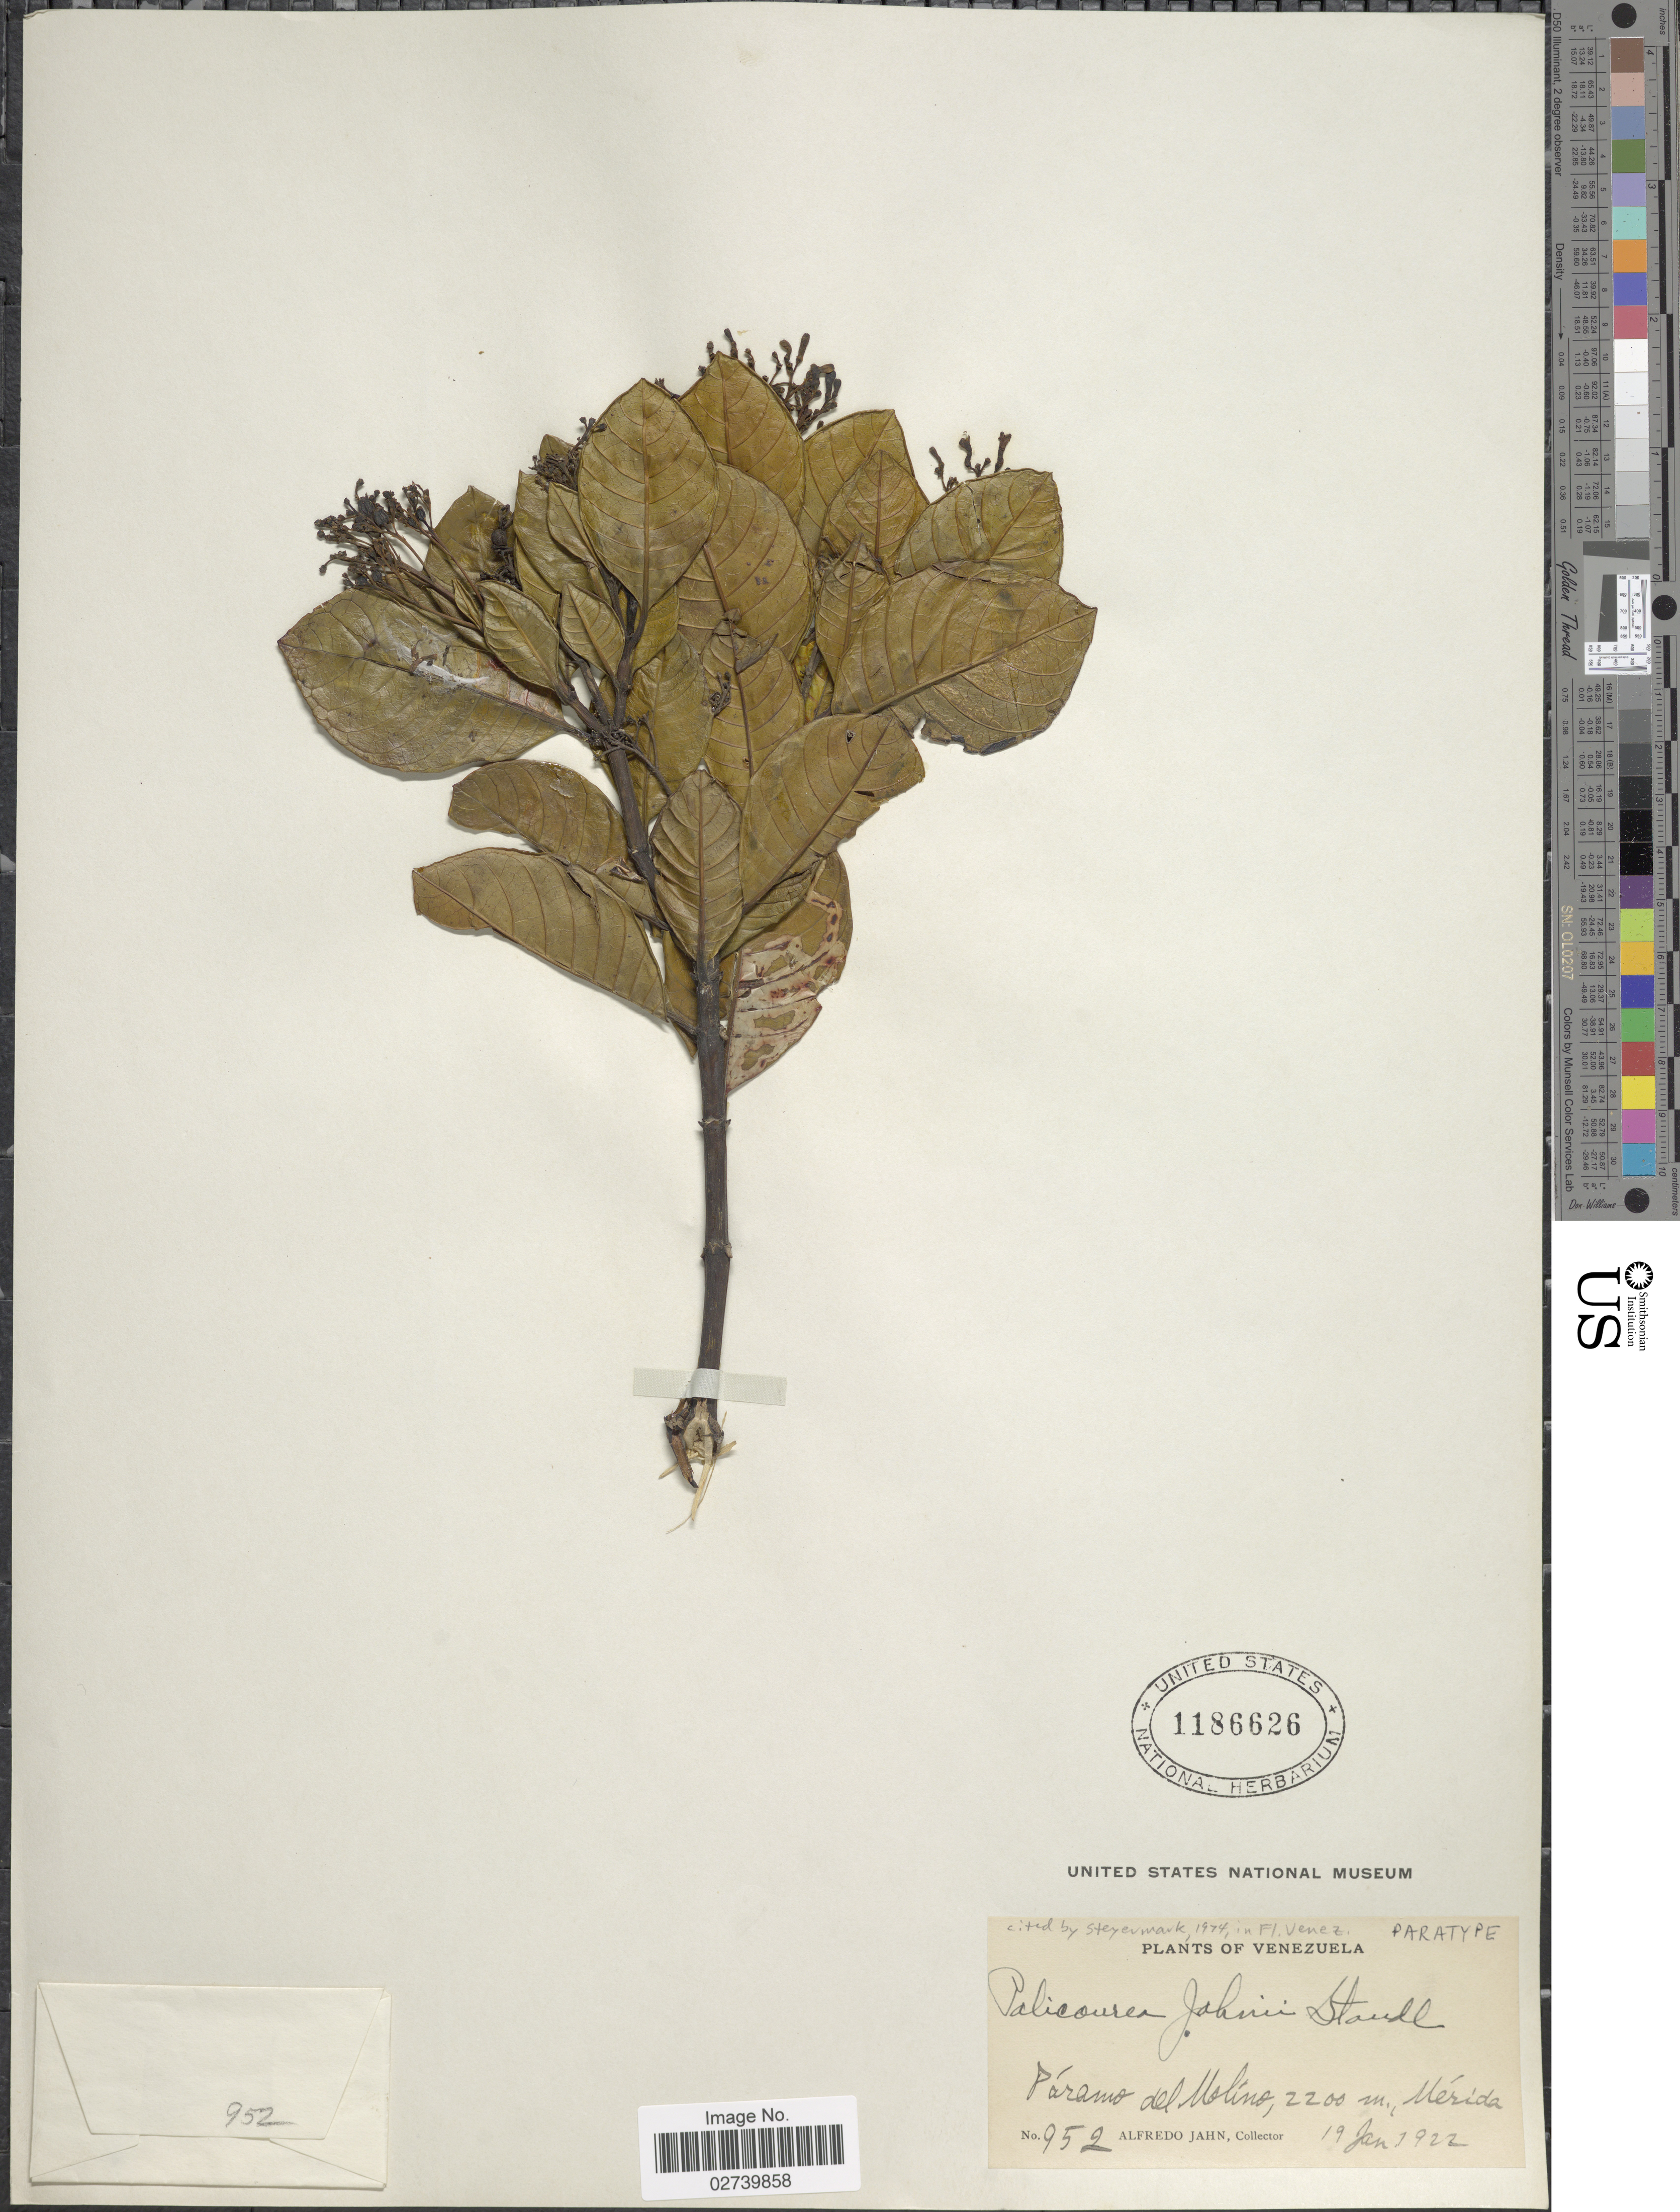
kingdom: Plantae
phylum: Tracheophyta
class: Magnoliopsida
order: Gentianales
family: Rubiaceae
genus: Palicourea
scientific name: Palicourea jahnii Standl.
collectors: A. Jahn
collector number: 952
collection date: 1922-01-19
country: Venezuela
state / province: Mérida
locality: Páramo del Molino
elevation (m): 2200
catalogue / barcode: US 1186626